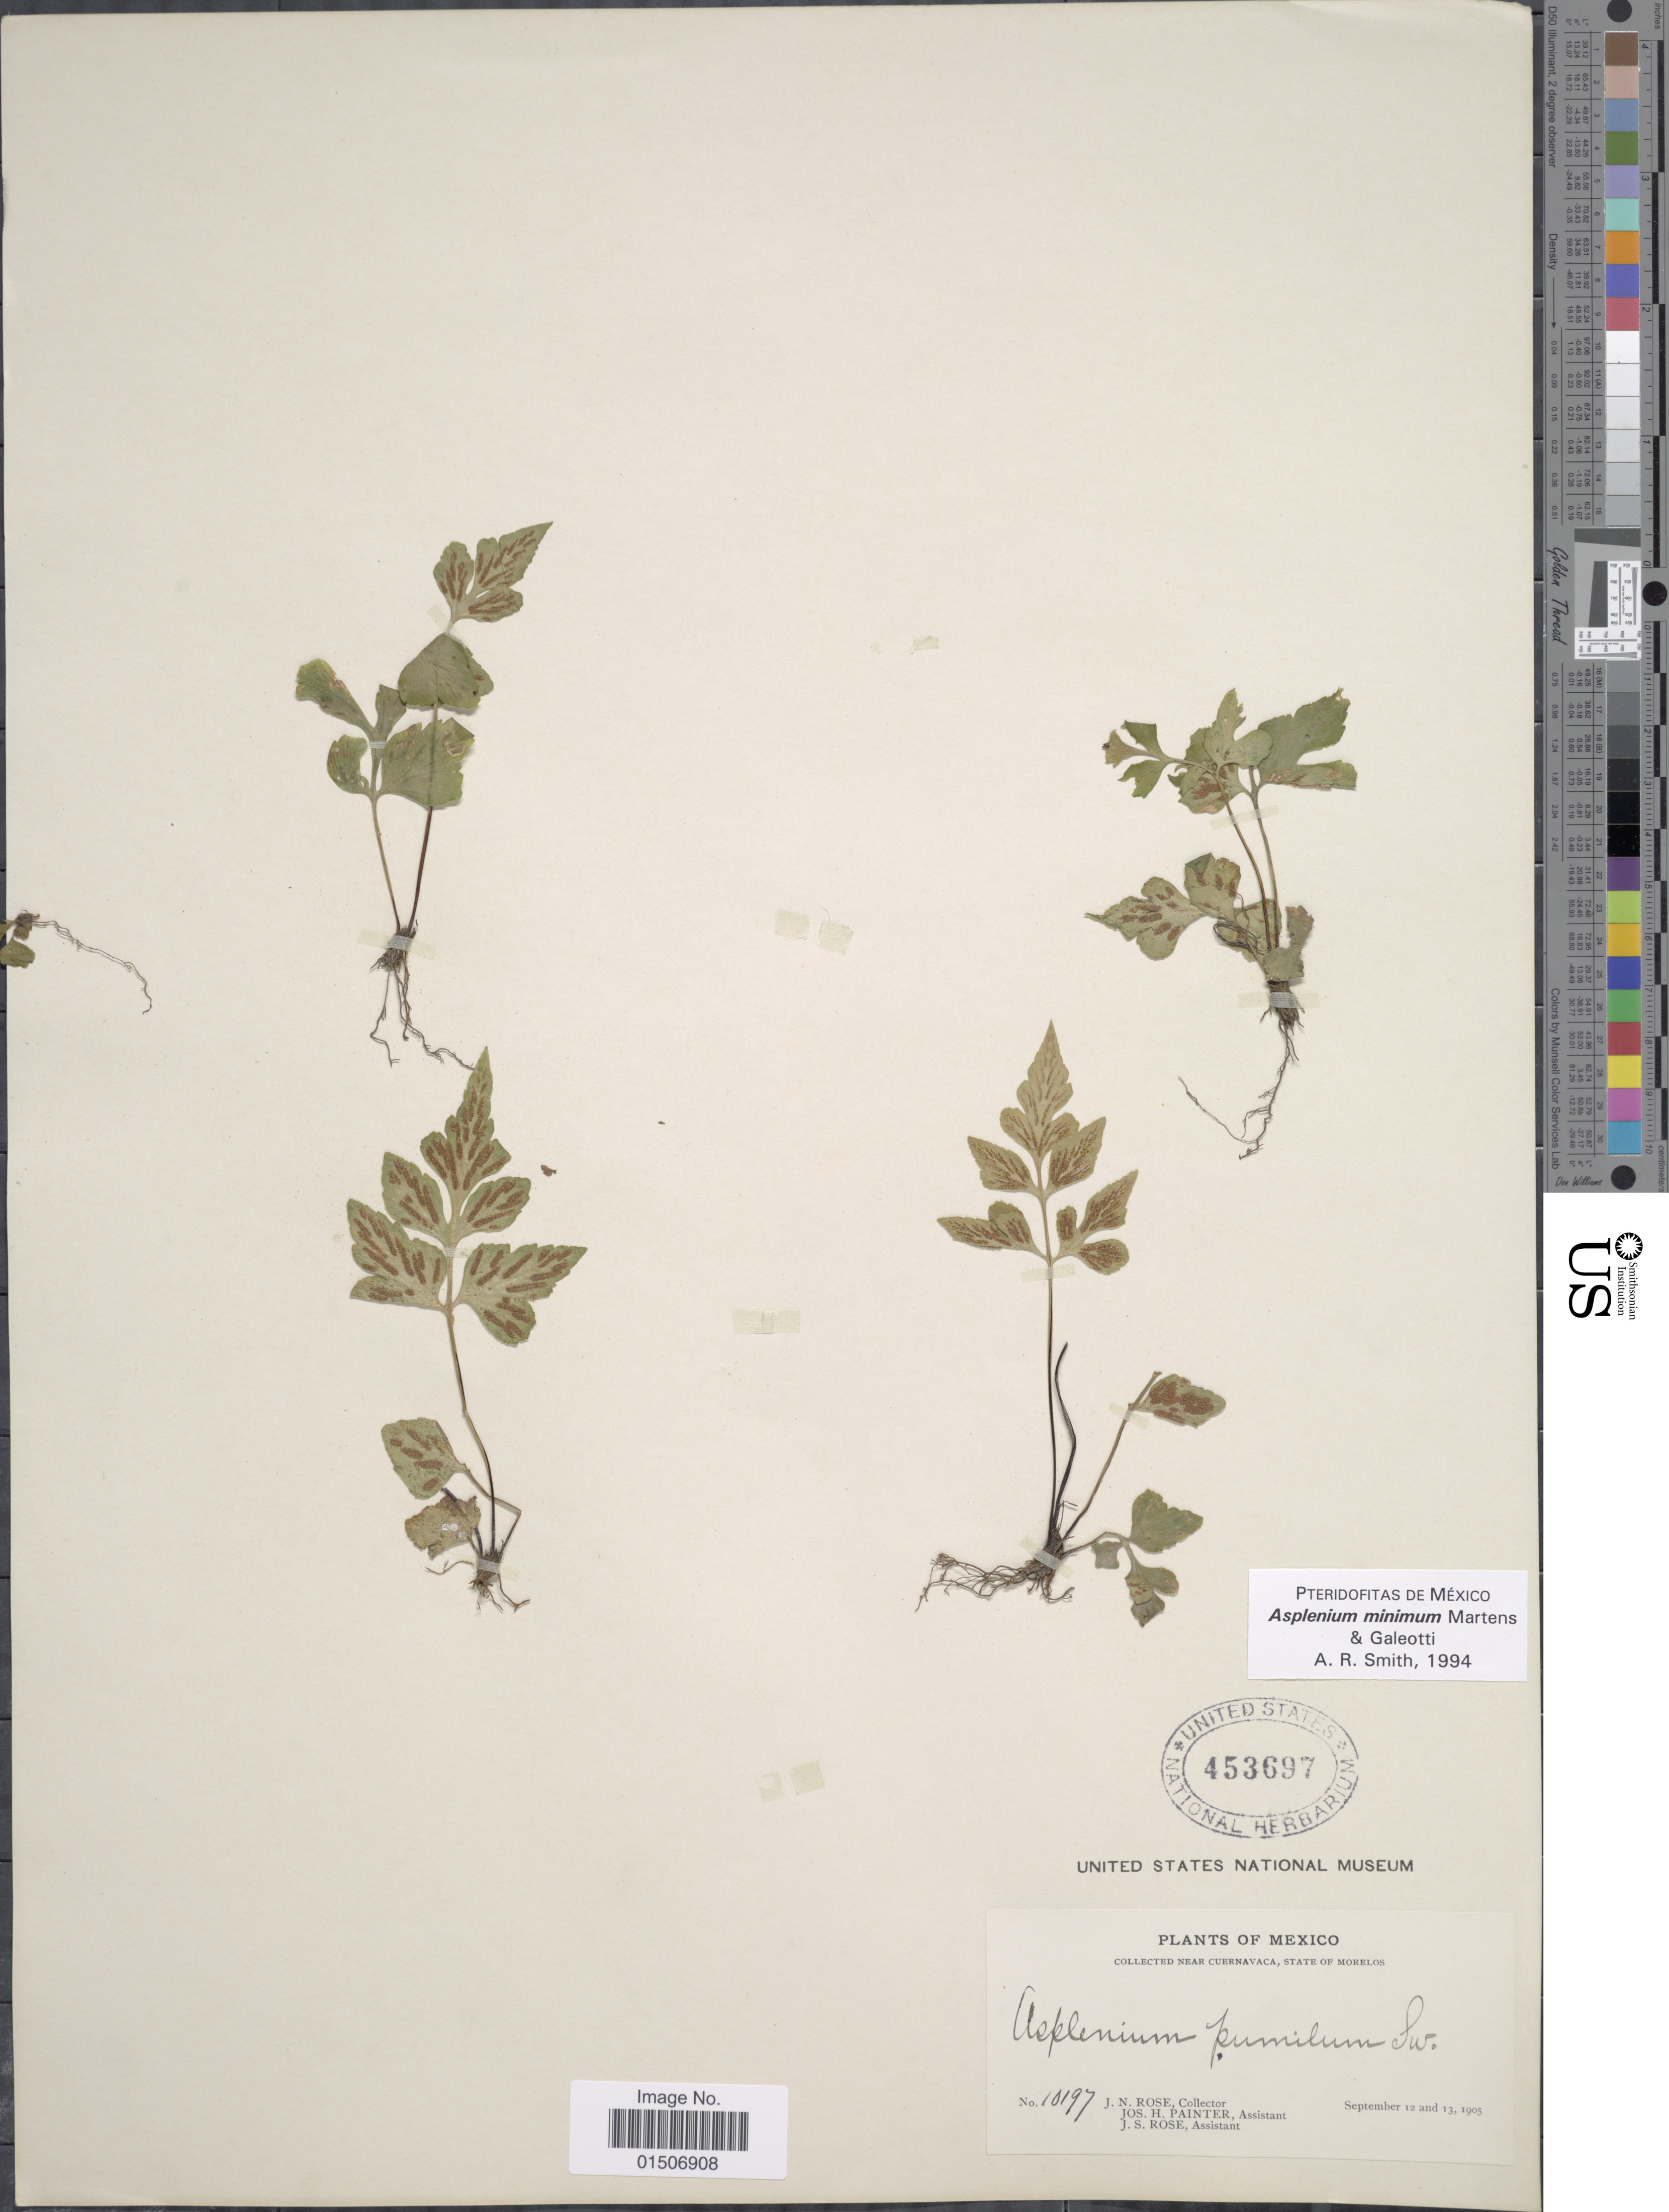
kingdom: Plantae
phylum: Tracheophyta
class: Polypodiopsida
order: Polypodiales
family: Aspleniaceae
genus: Asplenium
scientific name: Asplenium minimum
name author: Mart. & Galeotti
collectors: J. N. Rose, J. H. Painter & J. S. Rose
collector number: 10197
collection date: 1905-09-12/1905-09-13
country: Mexico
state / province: Morelos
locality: Near Cuernavaca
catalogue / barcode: US 453697